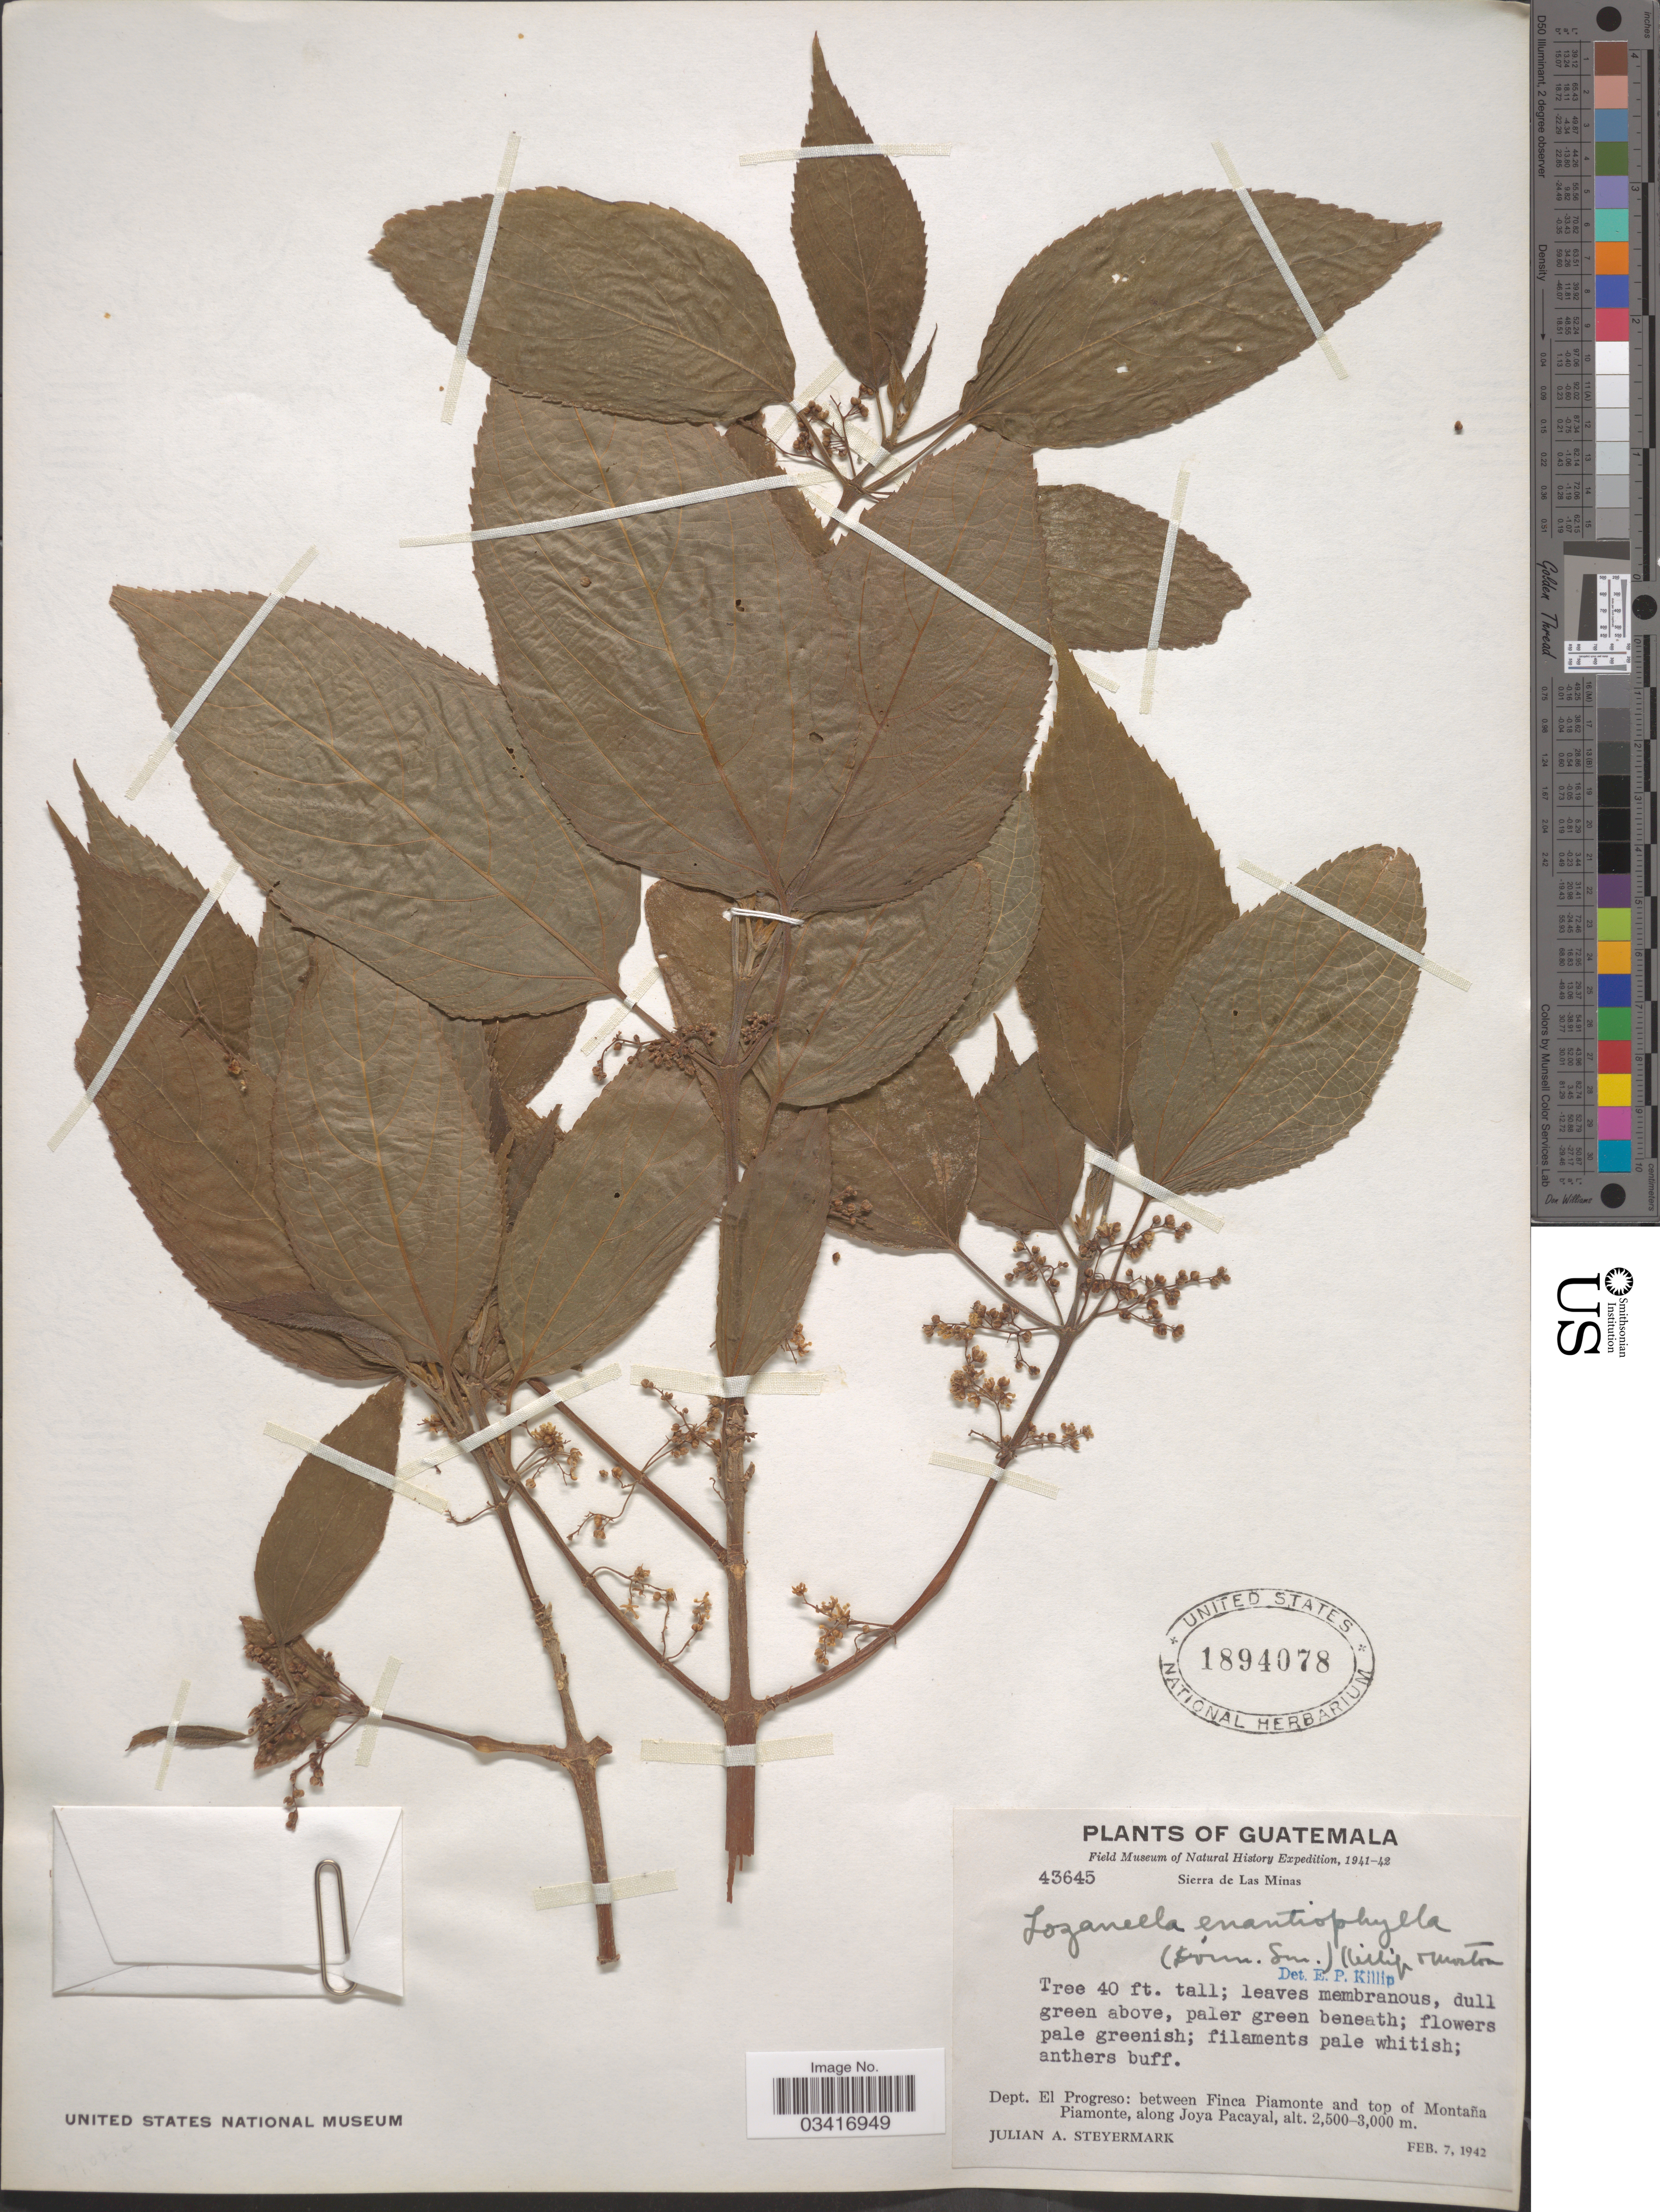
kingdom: Plantae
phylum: Tracheophyta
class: Magnoliopsida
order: Rosales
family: Cannabaceae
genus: Lozanella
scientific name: Lozanella enantiophylla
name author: (Donn. Sm.) Killip & C.V. Morton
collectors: J. Steyermark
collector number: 43645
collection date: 1942-02-07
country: Guatemala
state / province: El Progreso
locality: Sierra de Las Minas. Dept. El Progreso: between Finca Piamonte and top of Montaña Piamonte, along Joya Pacayal.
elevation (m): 2500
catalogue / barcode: US 1894078